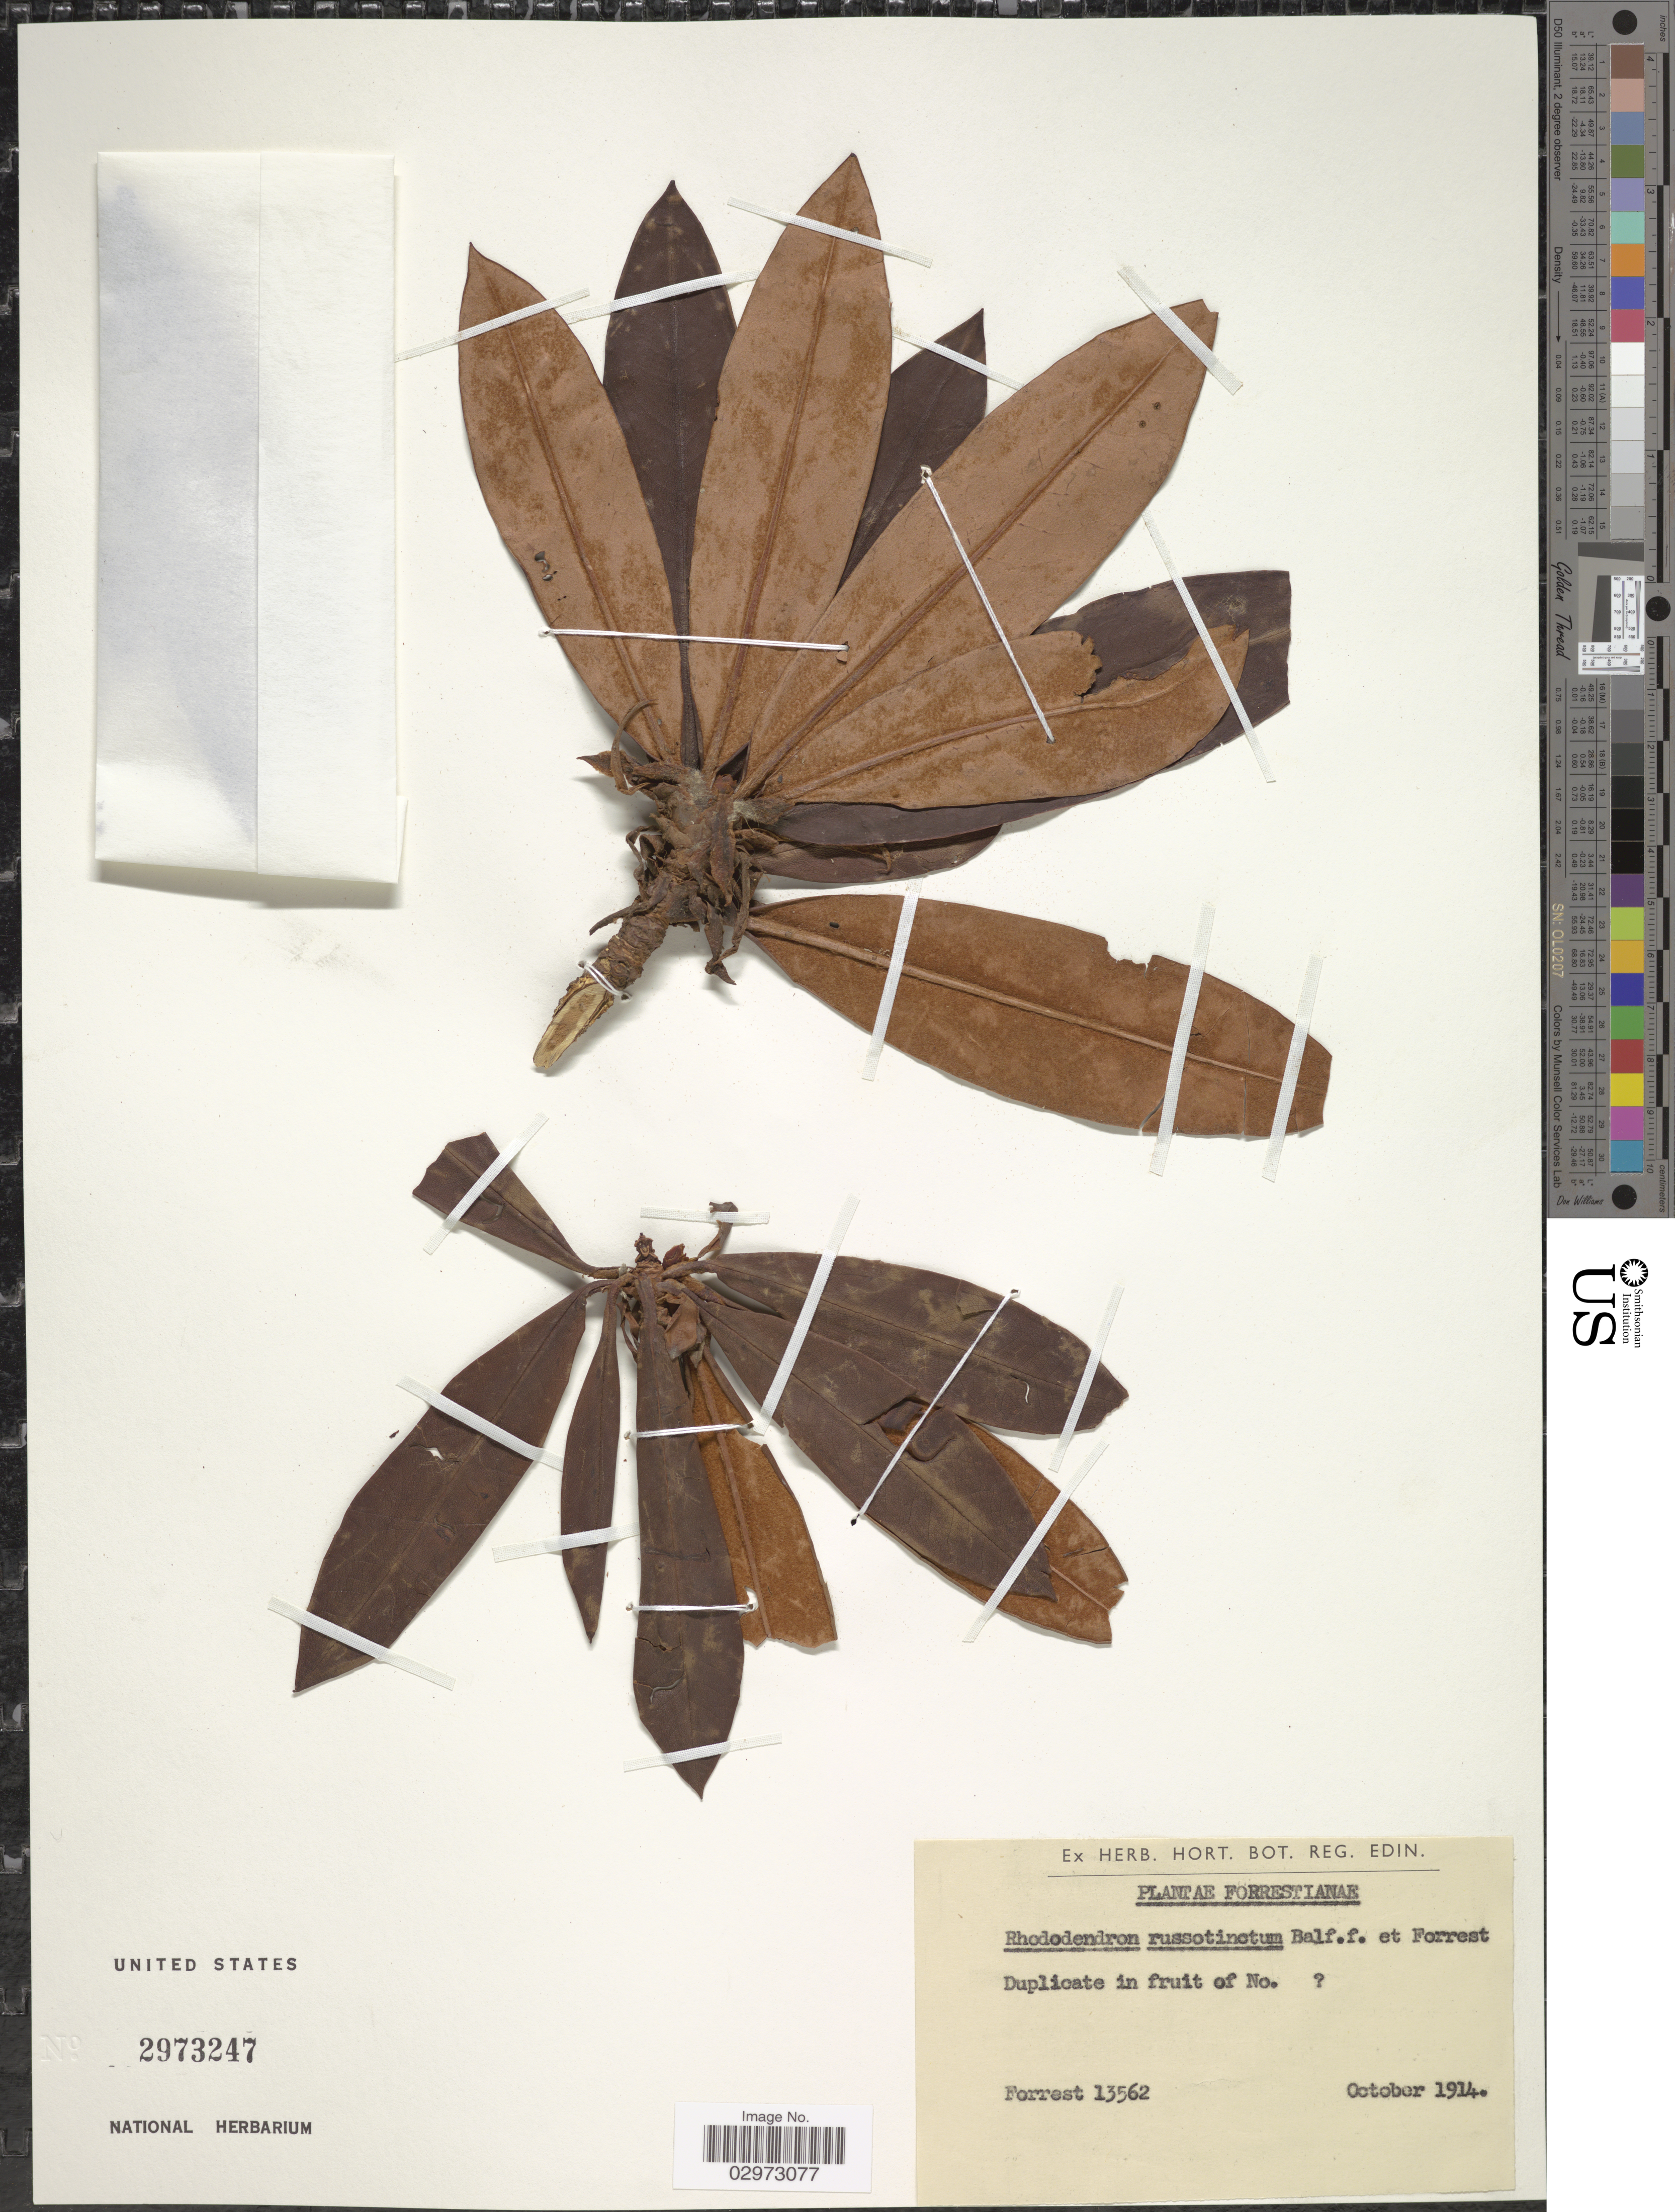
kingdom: Plantae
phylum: Tracheophyta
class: Magnoliopsida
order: Ericales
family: Ericaceae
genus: Rhododendron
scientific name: Rhododendron russotinctum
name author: Balf. f. & Forrest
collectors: -. Forrest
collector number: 13562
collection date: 1914-10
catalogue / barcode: US 2973247